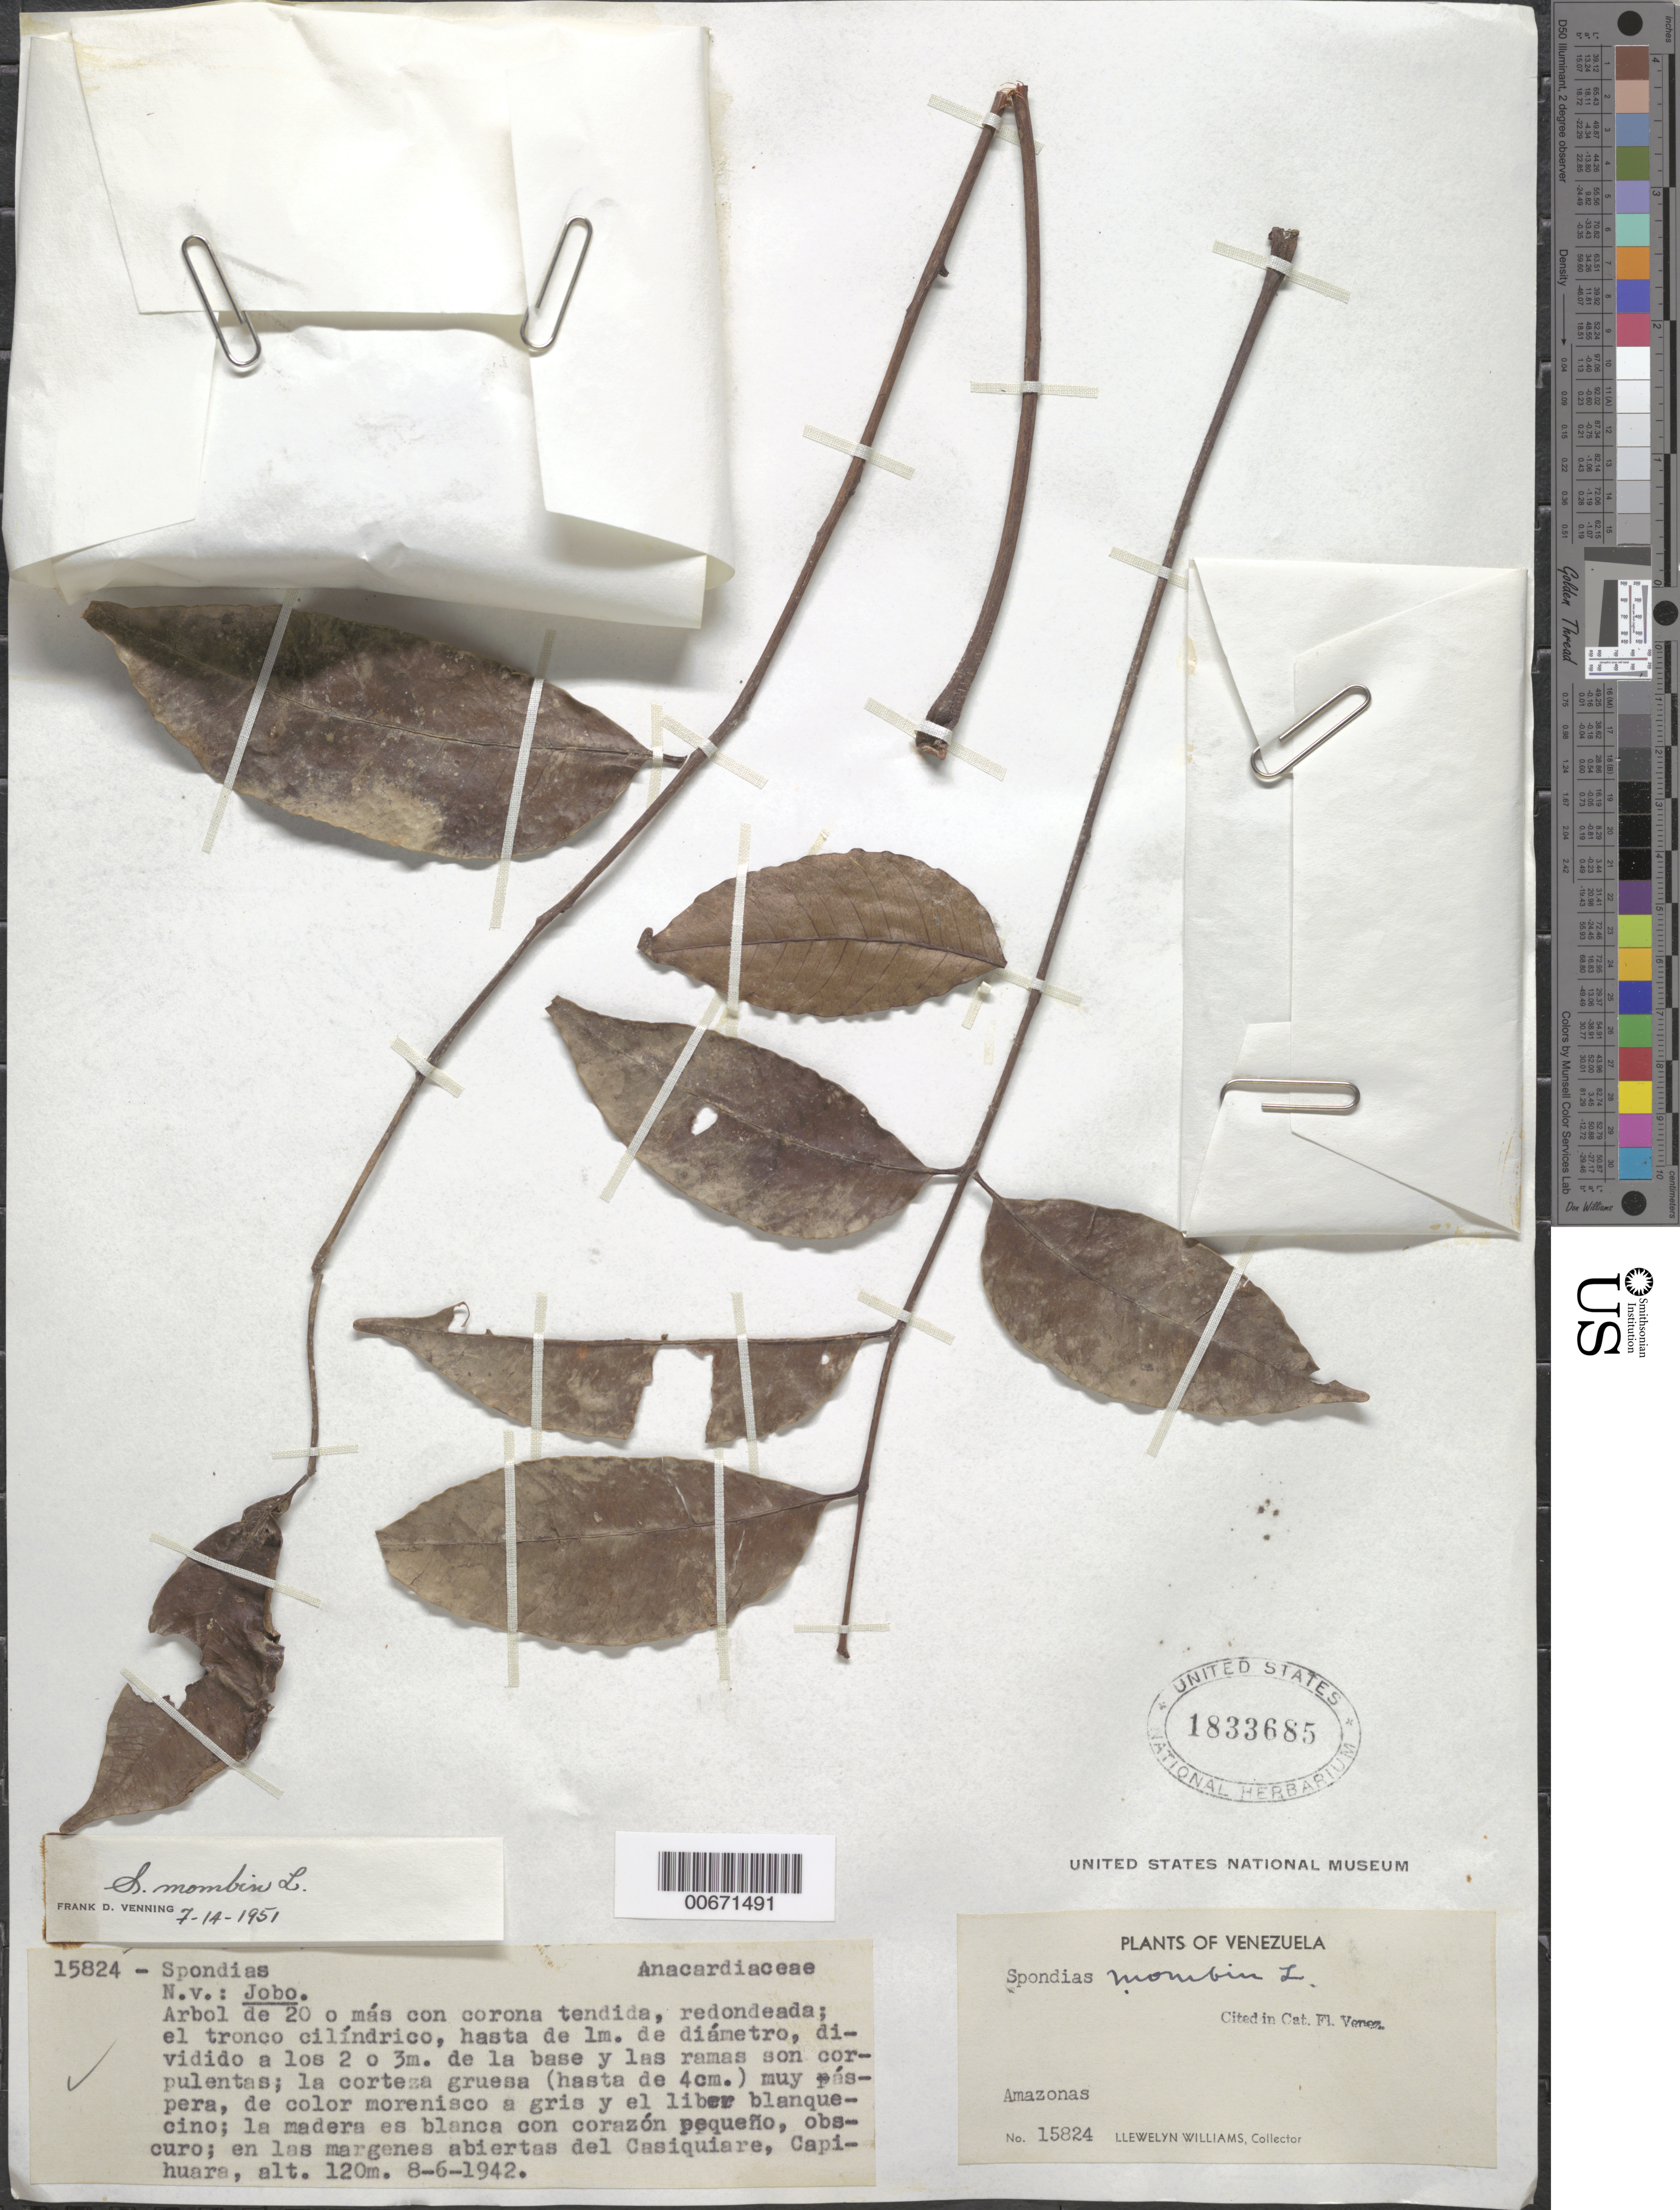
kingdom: Plantae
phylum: Tracheophyta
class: Magnoliopsida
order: Sapindales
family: Anacardiaceae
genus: Spondias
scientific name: Spondias mombin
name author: L.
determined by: Venning, F. D.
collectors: Ll. Williams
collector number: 15824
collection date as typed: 6-Jun-42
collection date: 1942-06-06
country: Venezuela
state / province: Amazonas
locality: Capihuara, Alto Casiquiare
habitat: Boundaries of Casiquiare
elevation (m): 120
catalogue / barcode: US 1833685